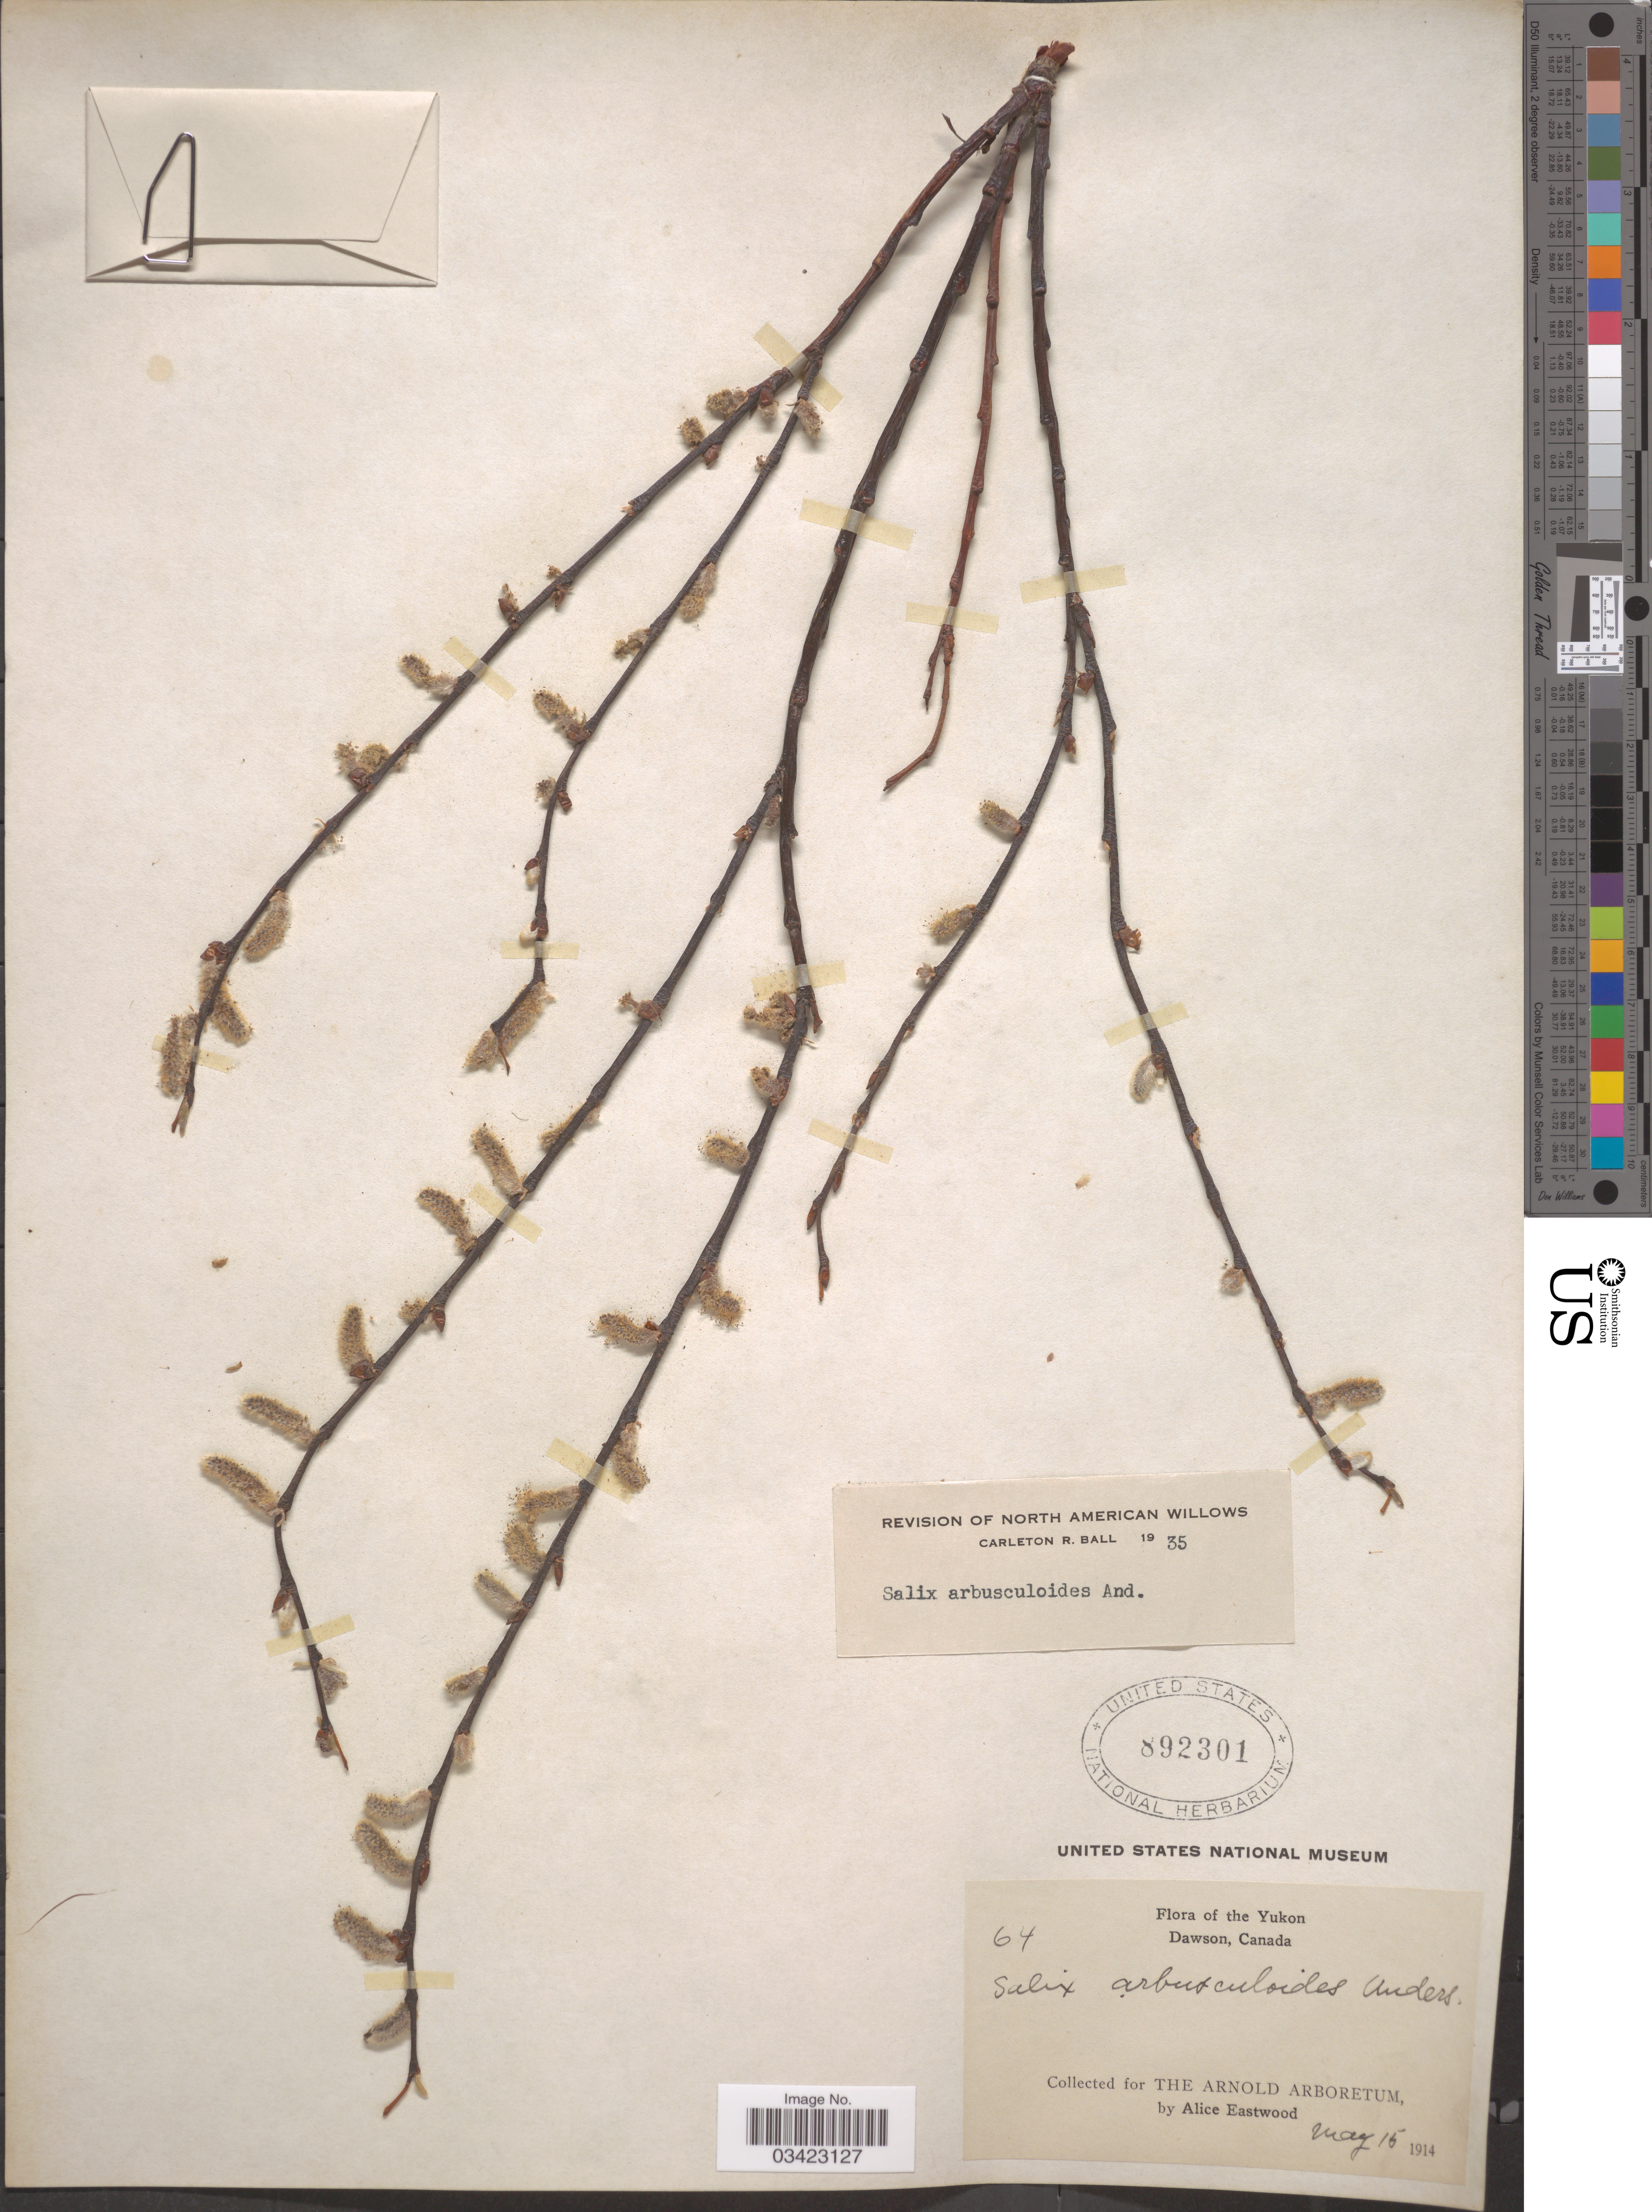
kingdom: Plantae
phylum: Tracheophyta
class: Magnoliopsida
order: Malpighiales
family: Salicaceae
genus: Salix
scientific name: Salix arbusculoides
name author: Andersson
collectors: A. Eastwood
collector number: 64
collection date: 1914-05-15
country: Canada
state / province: Yukon Territory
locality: Yukon. Dawson.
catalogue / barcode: US 892301